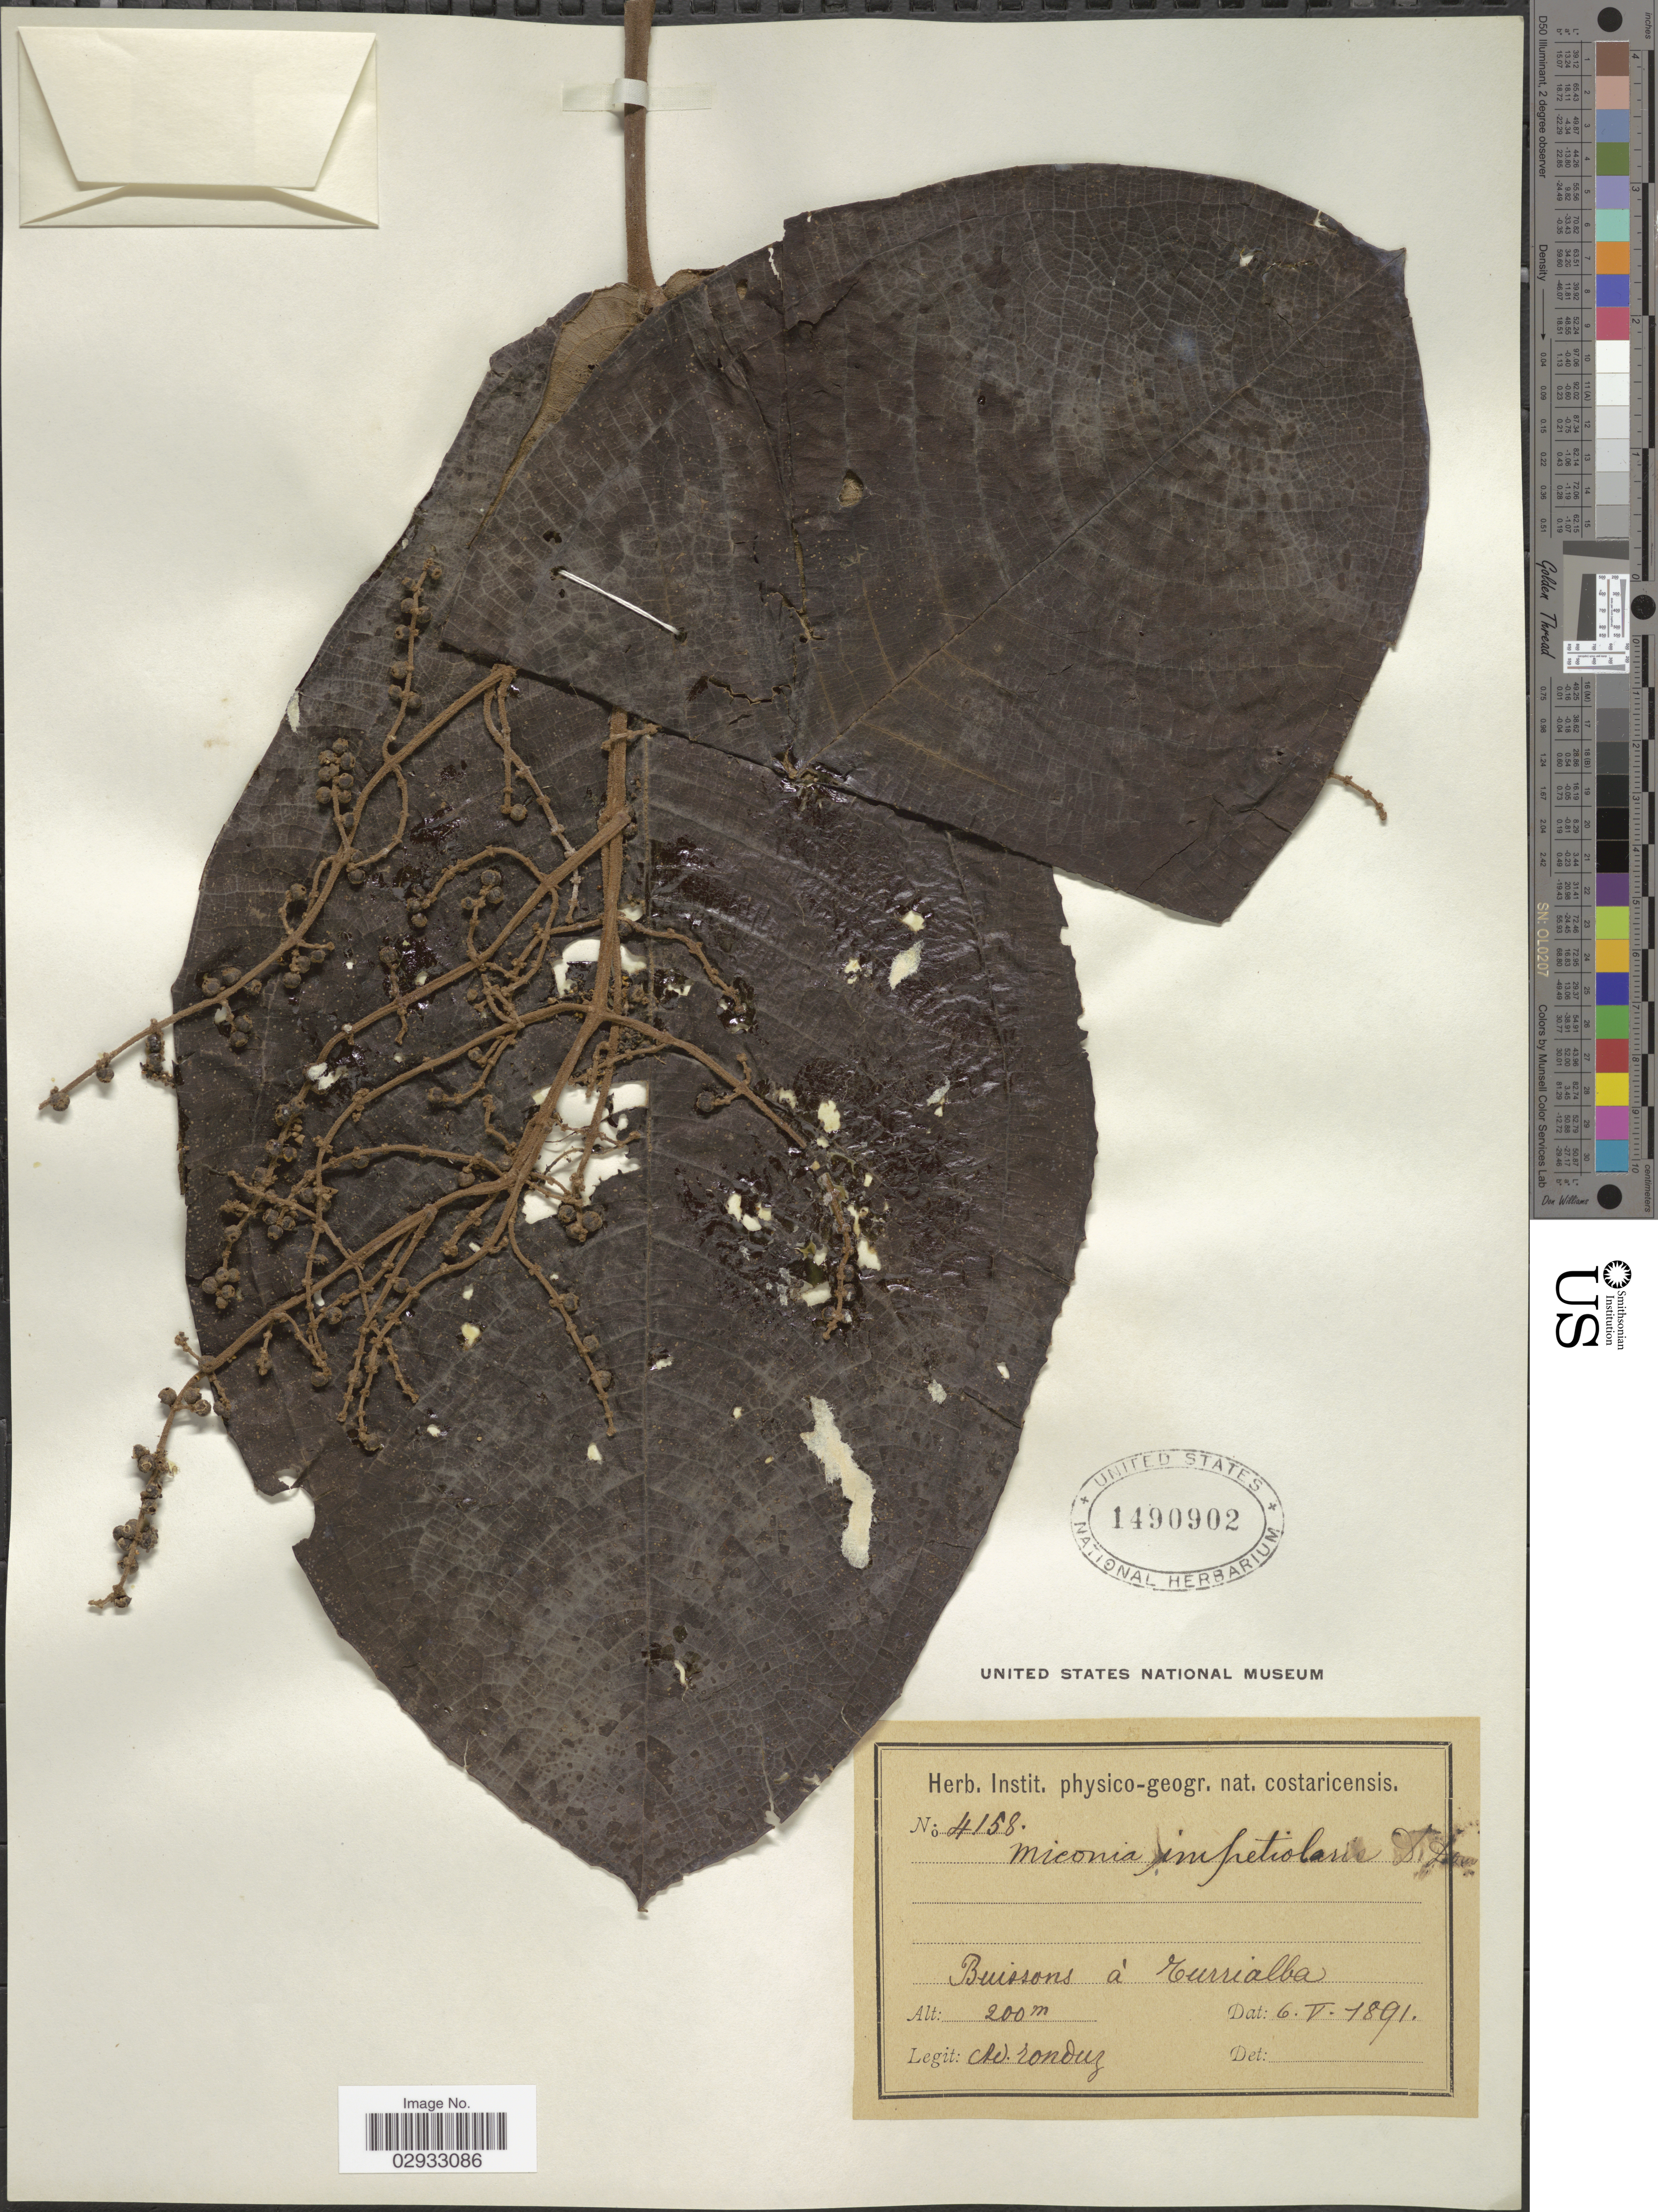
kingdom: Plantae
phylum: Tracheophyta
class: Magnoliopsida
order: Myrtales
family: Melastomataceae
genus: Miconia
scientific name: Miconia impetiolaris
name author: (Sw.) D. Don ex DC.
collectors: A. Tonduz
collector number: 4158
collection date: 1891-05-06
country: Costa Rica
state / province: Cartago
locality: Buissons à Turrialba.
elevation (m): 200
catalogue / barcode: US 1490902